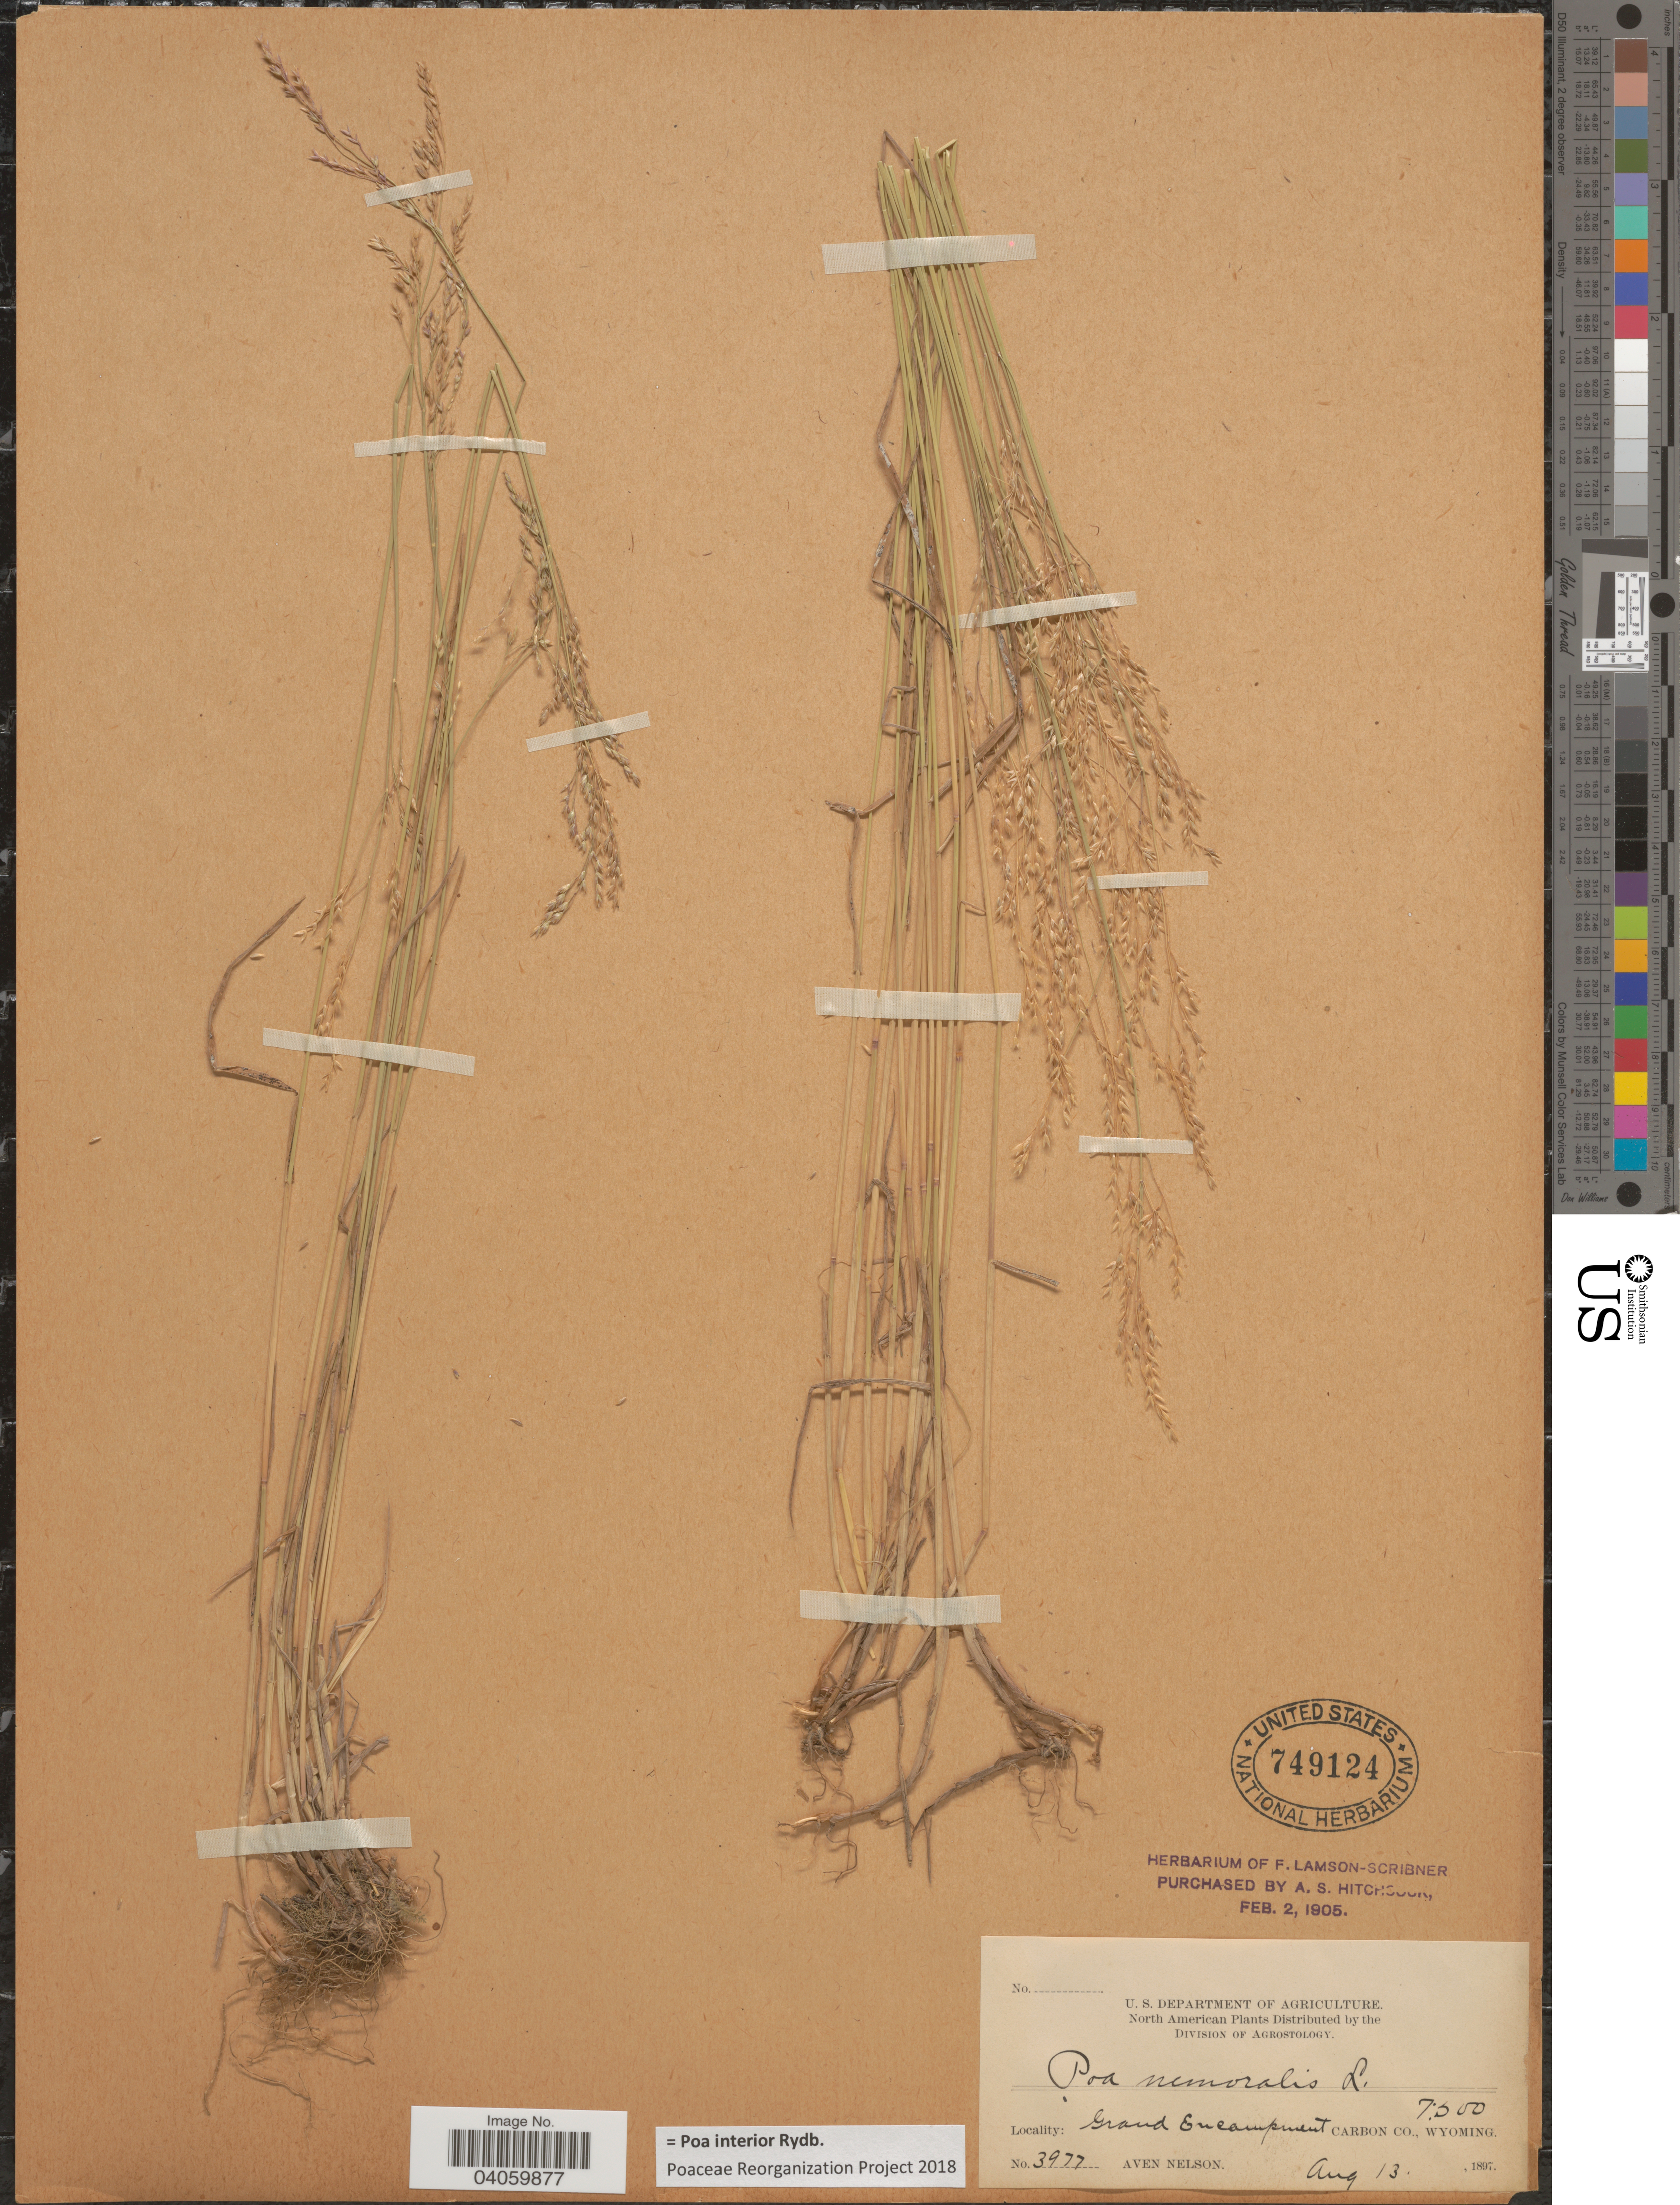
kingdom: Plantae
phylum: Tracheophyta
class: Liliopsida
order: Poales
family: Poaceae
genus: Poa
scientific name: Poa interior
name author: Rydb.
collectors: A. Nelson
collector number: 3977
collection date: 1897-08-13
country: United States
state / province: Wyoming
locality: Grand Encampment. Carbon Co.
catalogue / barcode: US 749124